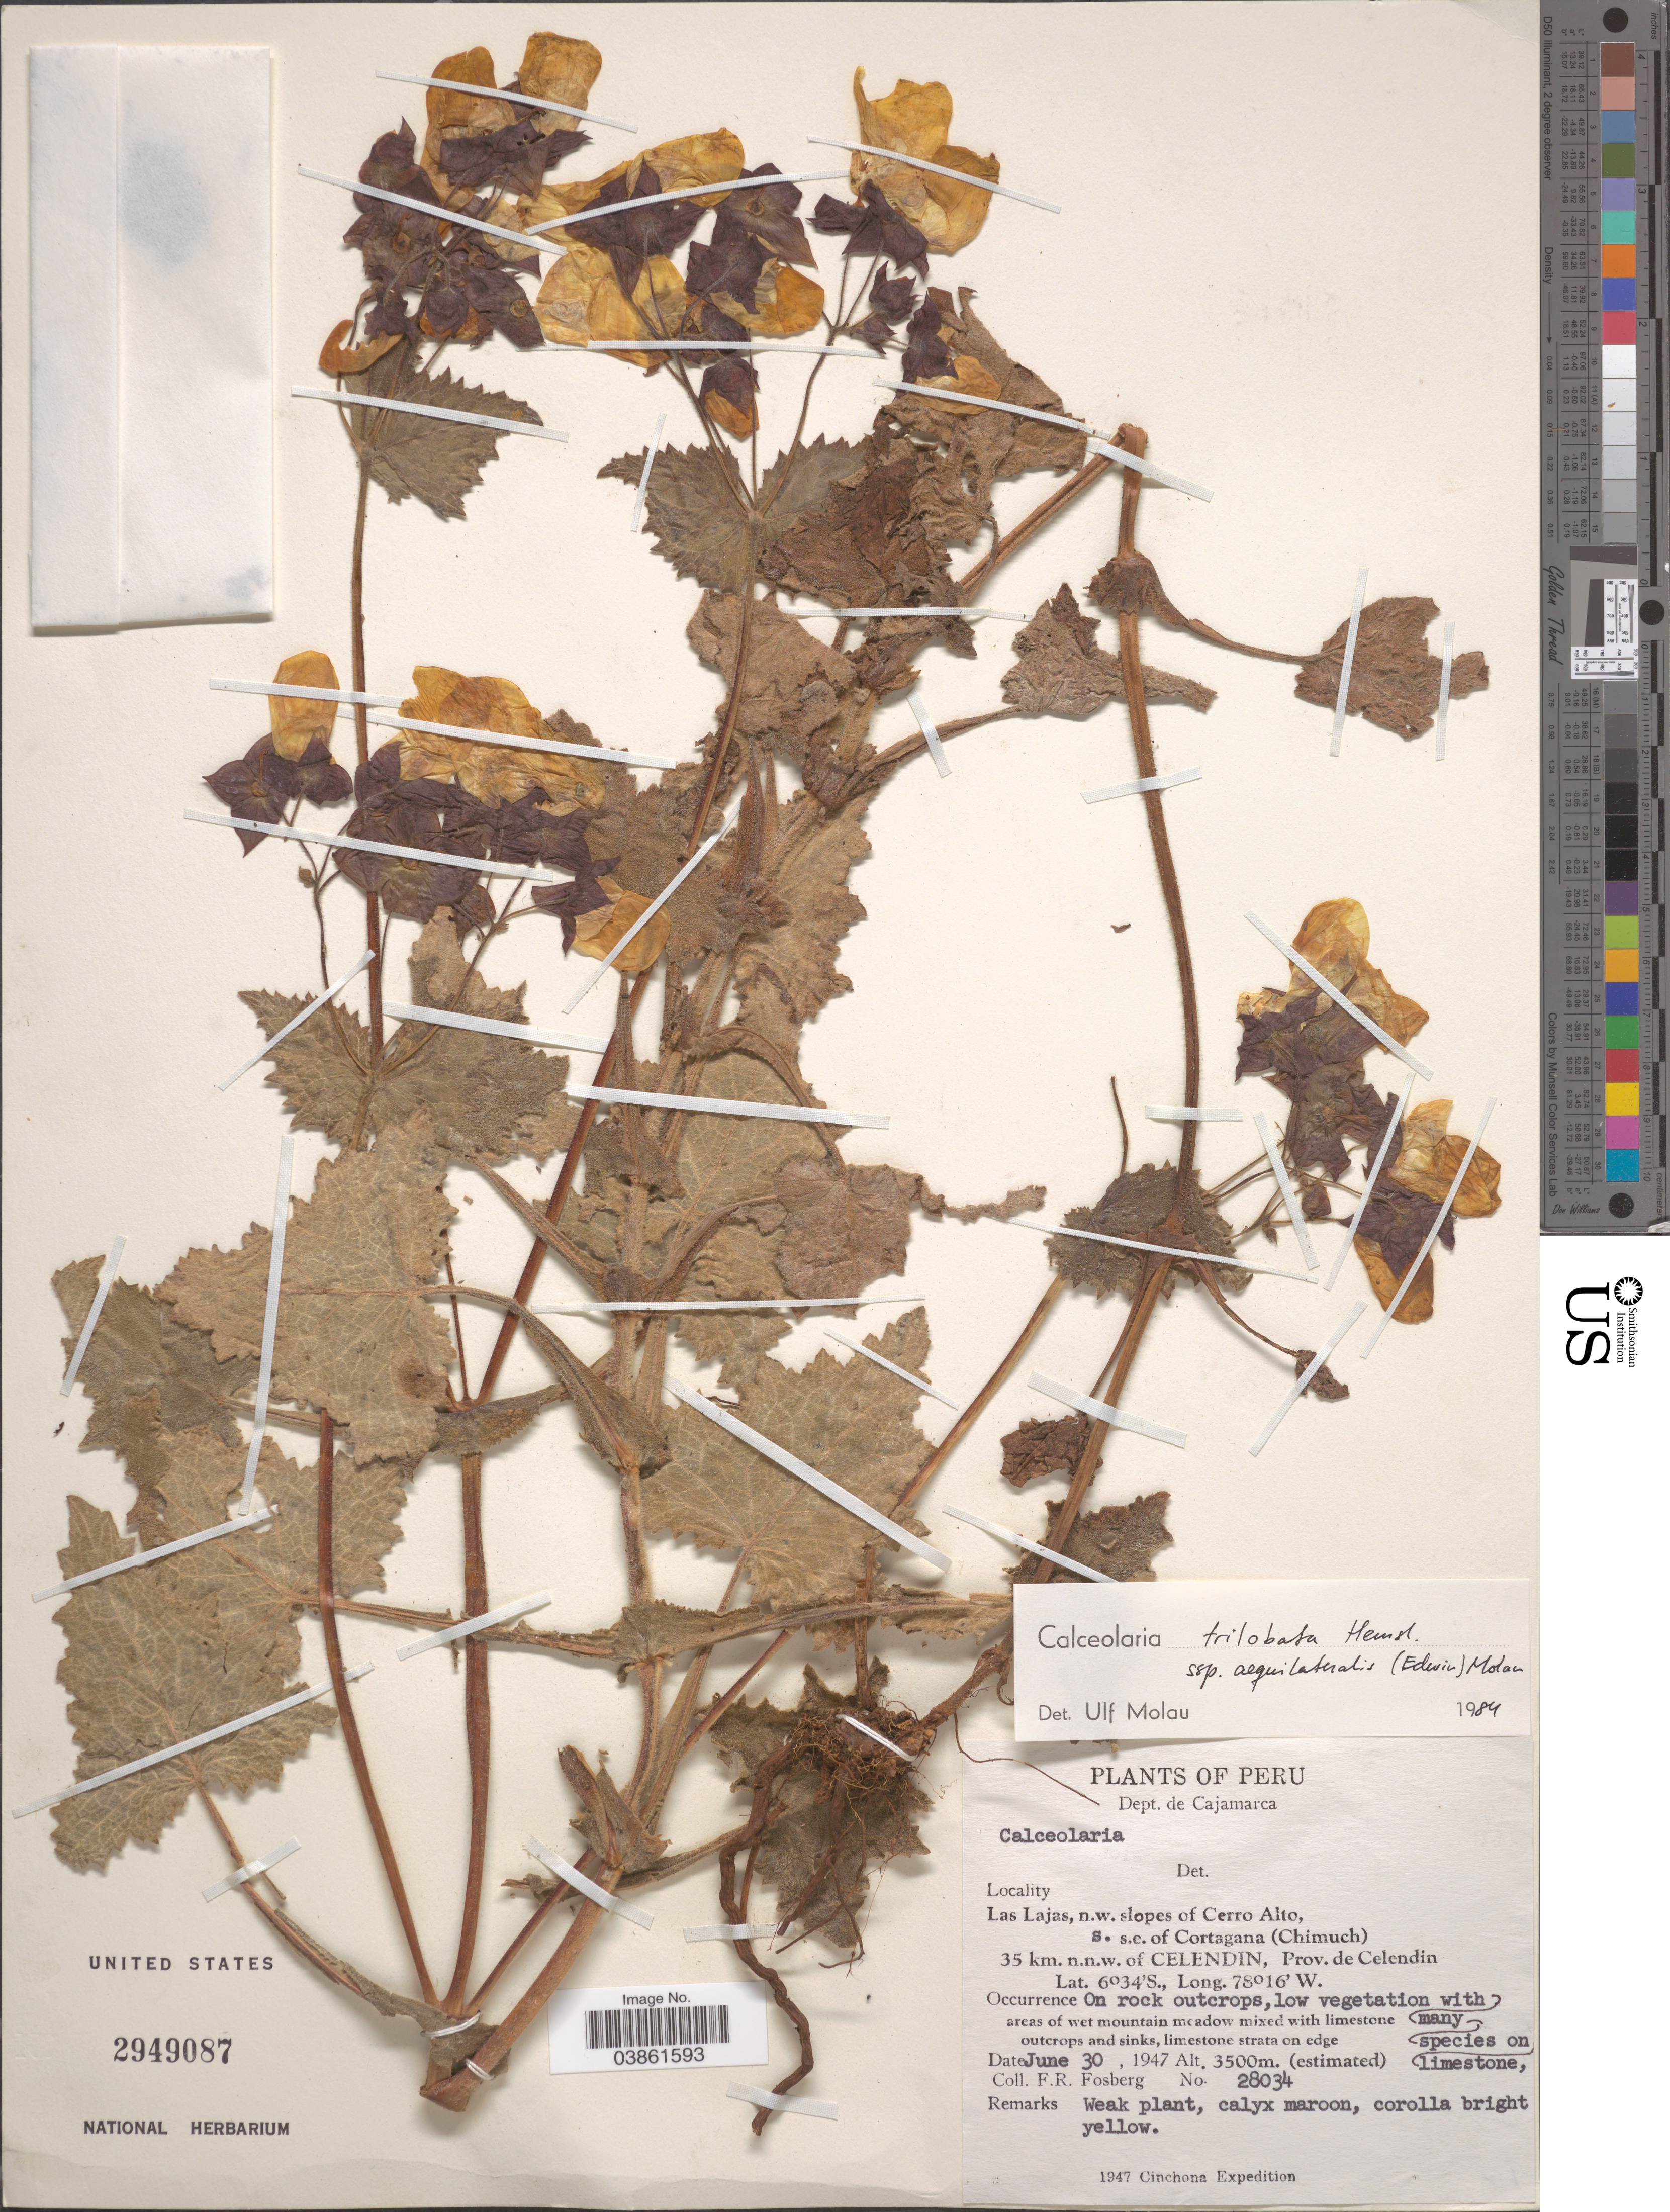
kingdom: Plantae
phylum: Tracheophyta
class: Magnoliopsida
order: Lamiales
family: Calceolariaceae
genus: Calceolaria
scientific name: Calceolaria trilobata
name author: Hemsl.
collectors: F. R. Fosberg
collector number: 28034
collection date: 1947-06-30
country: Peru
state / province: Cajamarca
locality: Dept. de Cajamarca. Las Lajas, n.w. slopes of Cerro Alto, s.s.e. of Cortagana (Chimuch) 35 km. n.n.w. of Celendin, Prov. de Celendin.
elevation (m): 3500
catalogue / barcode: US 2949087